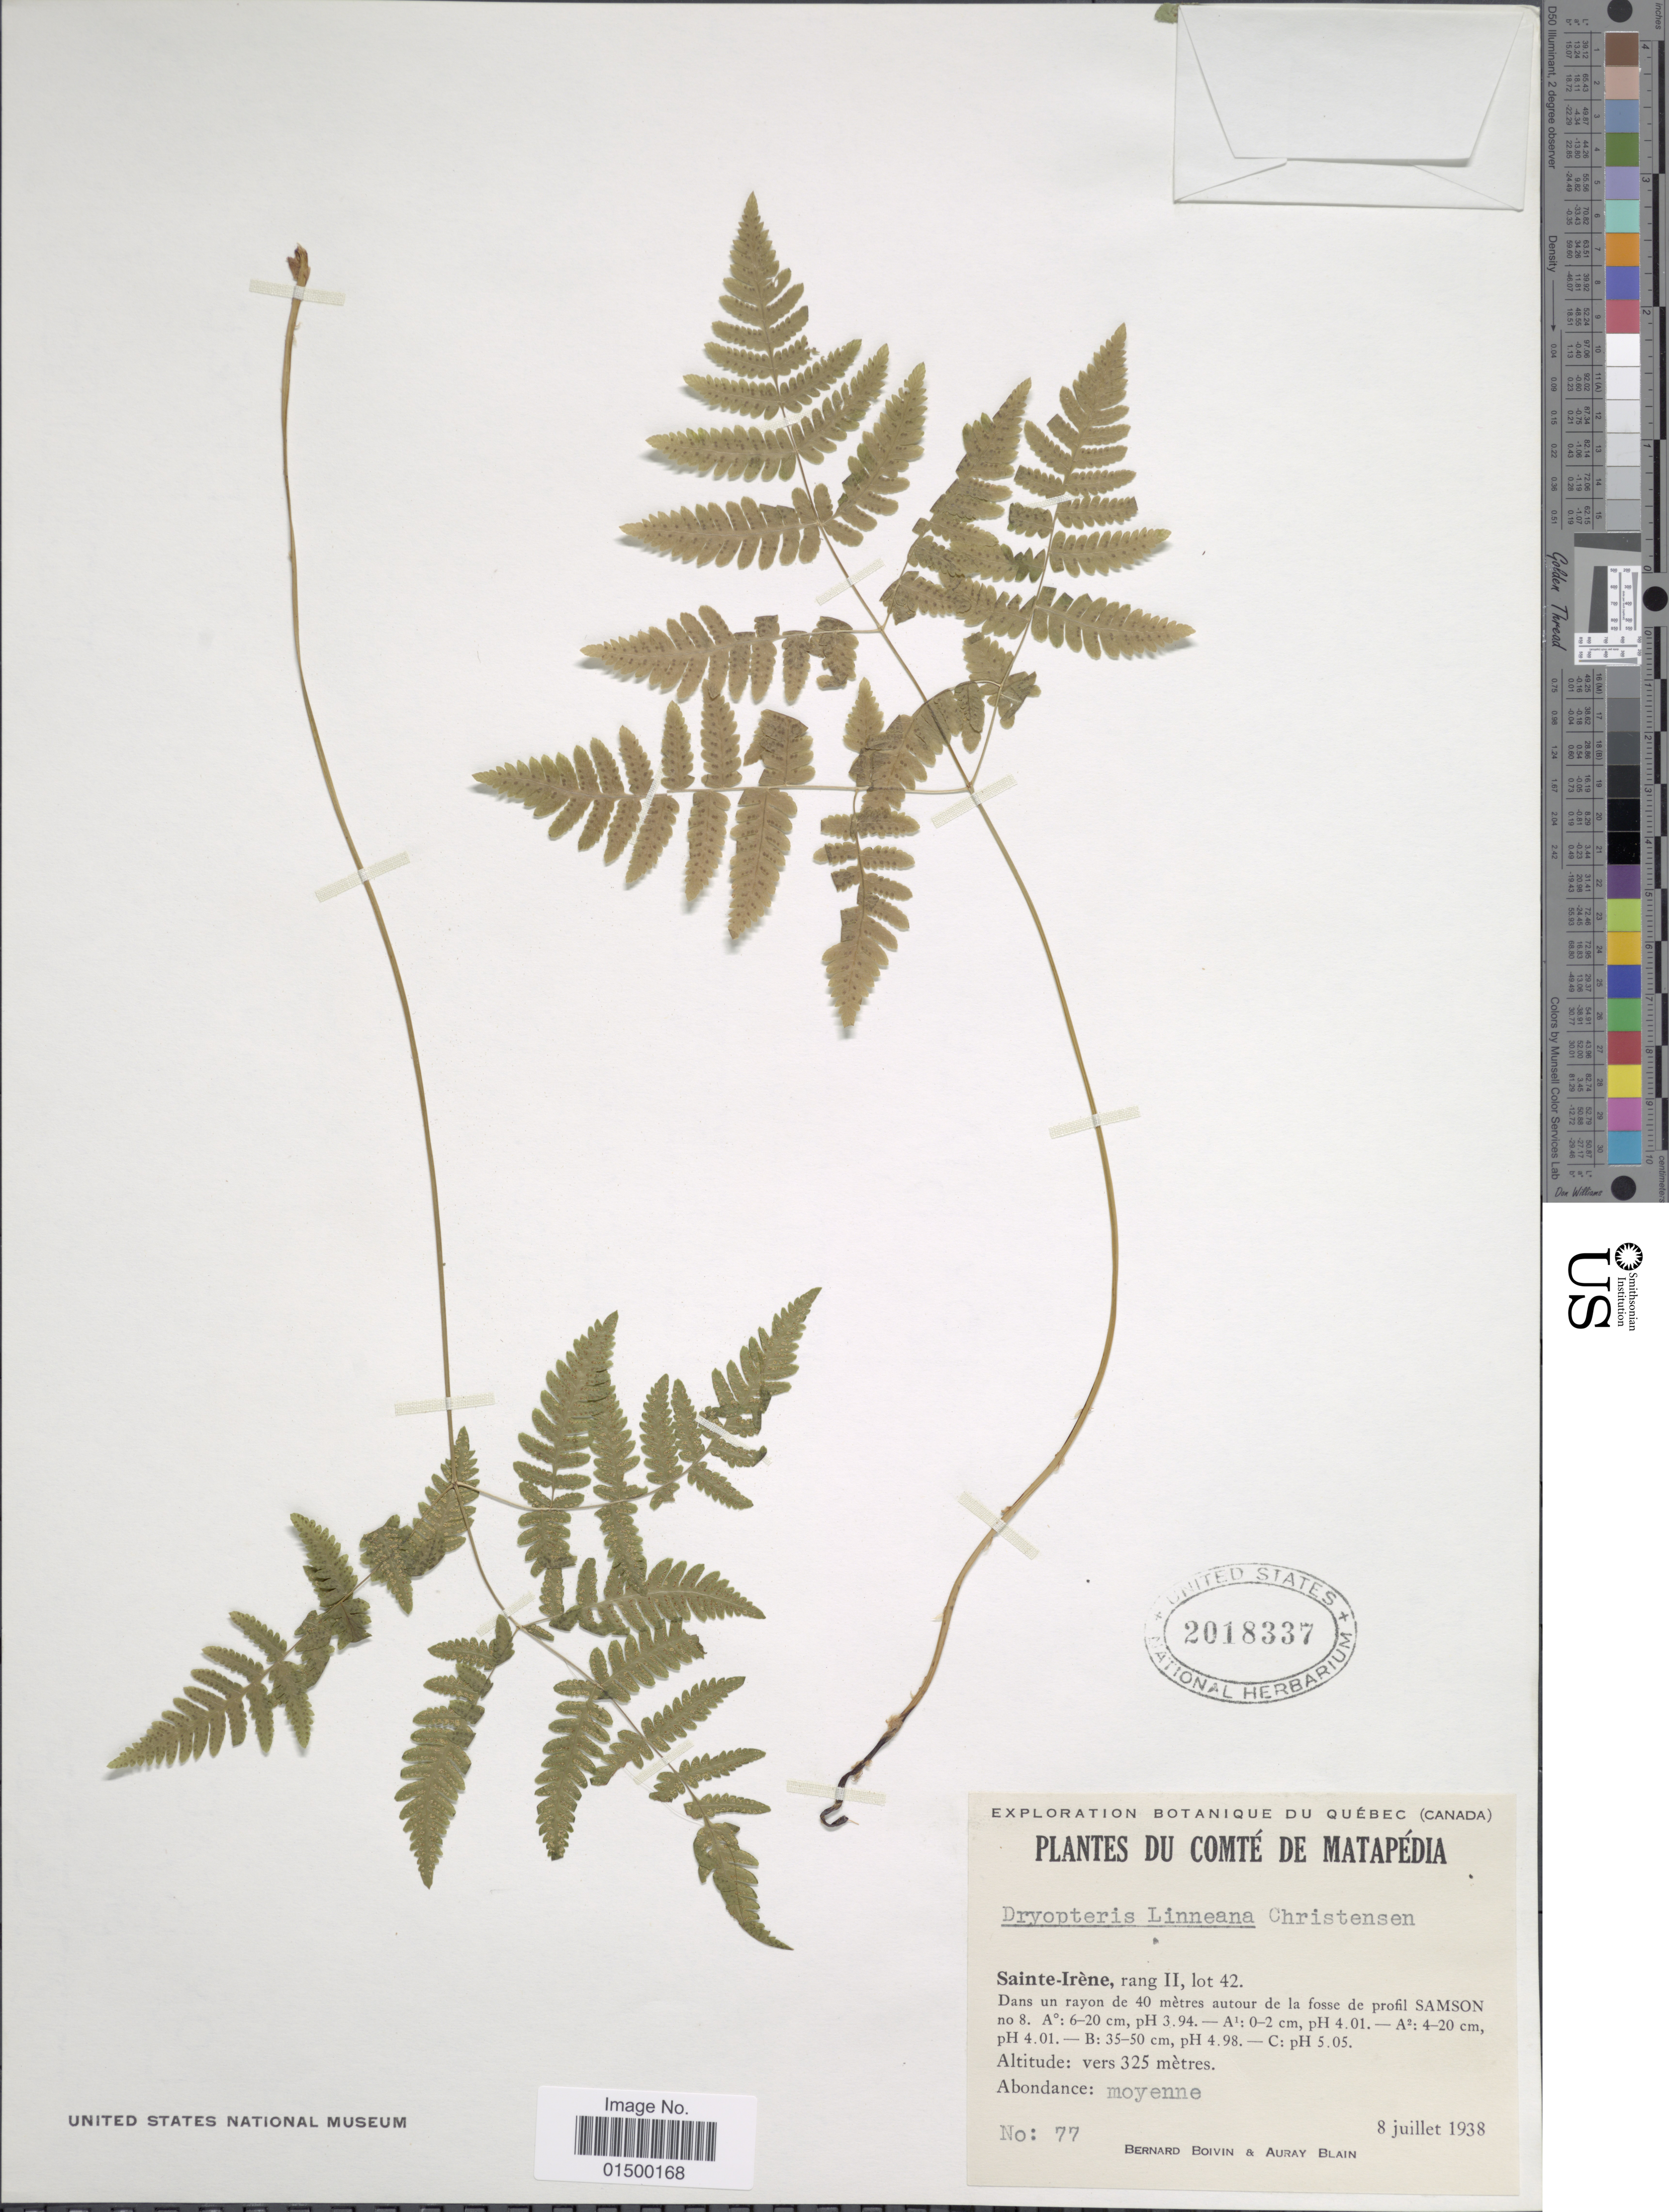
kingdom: Plantae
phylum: Tracheophyta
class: Polypodiopsida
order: Polypodiales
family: Cystopteridaceae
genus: Gymnocarpium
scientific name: Gymnocarpium disjunctum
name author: (Rupr.) Ching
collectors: J. R. B. Boivin & A. Blain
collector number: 77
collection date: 1938-07-08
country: Canada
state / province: Quebec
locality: Quebec (Canada), Comte de Matapedia, Sainte-Irène, rang II, lot 42. Dans un rayon de 40 metres autour de la fosse de profil Samson.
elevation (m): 325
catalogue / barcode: US 2018337